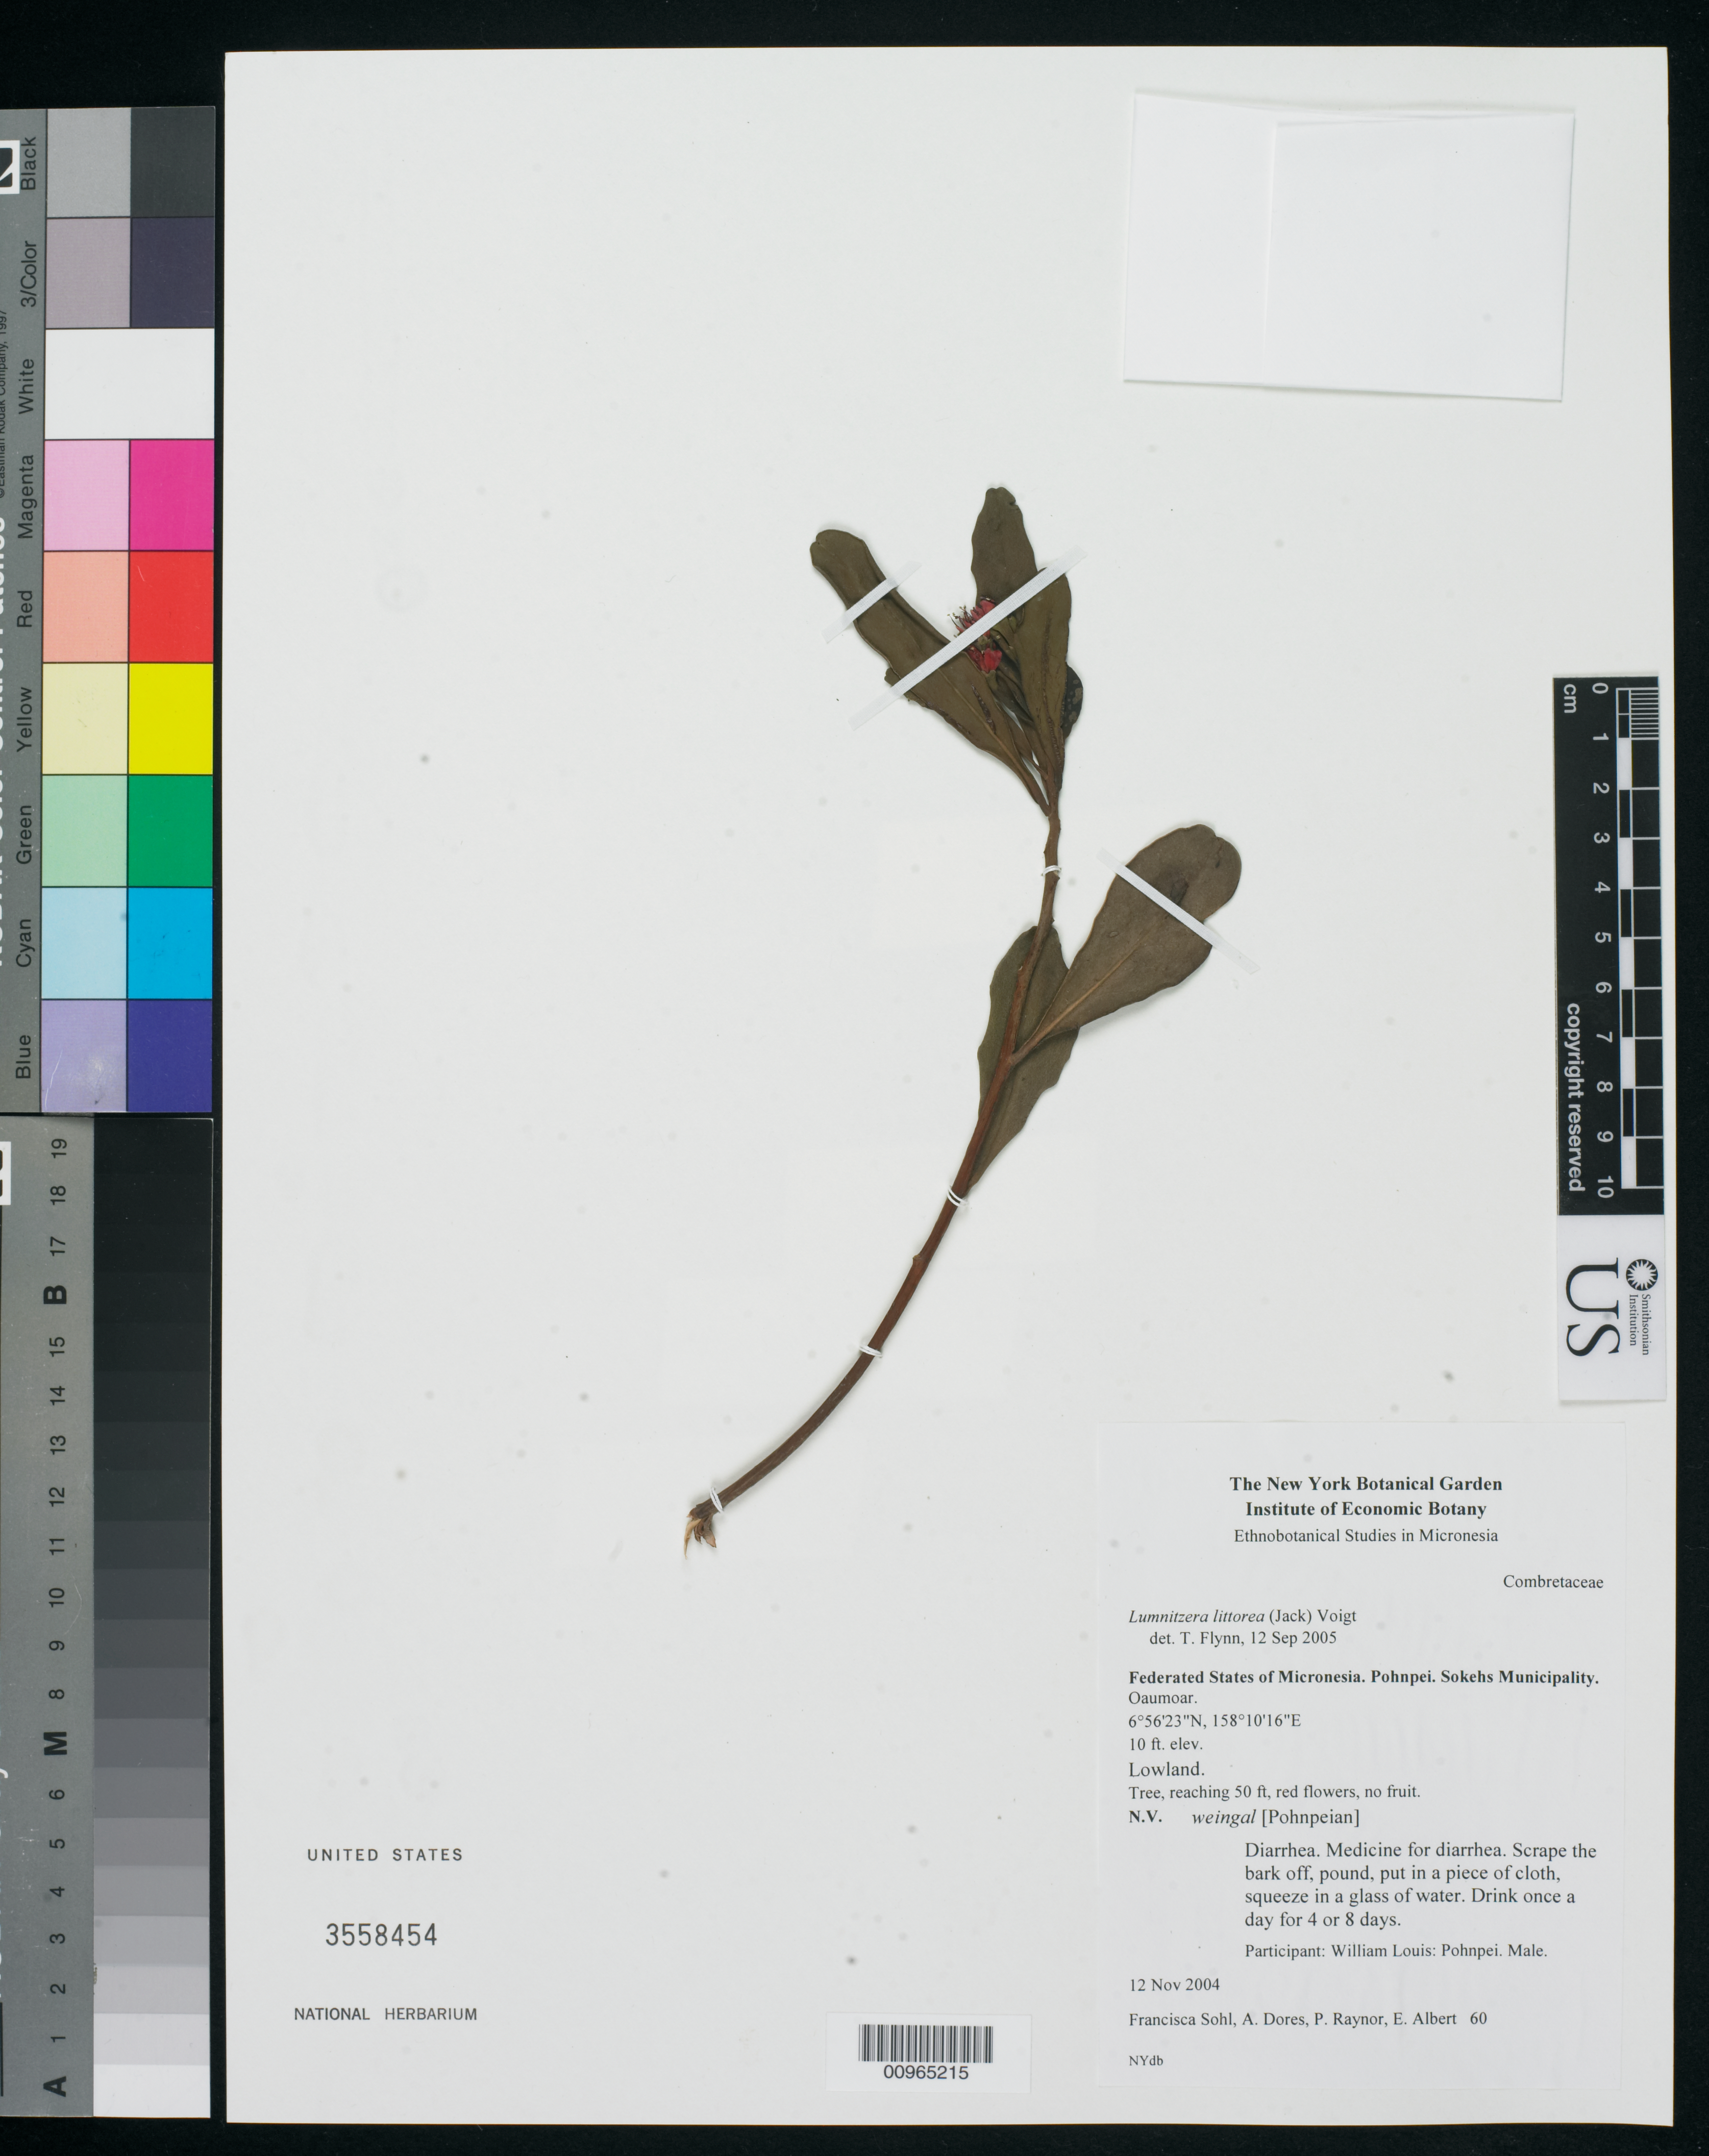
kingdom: Plantae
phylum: Tracheophyta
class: Magnoliopsida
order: Myrtales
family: Combretaceae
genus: Lumnitzera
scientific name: Lumnitzera littorea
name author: (Jack) Voight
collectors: F. Sohl, A. Dores, A. Raynor & E. Albert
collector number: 60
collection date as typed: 12 Nov 2004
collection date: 2004-11-12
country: Micronesia, Federated States of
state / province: Pohnpei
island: Pohnpei [Ponape]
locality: Oaumoar, Sokehs Muncipality, Pohnpei, Micronesia. Lowland.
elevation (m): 3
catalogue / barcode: US 3558454